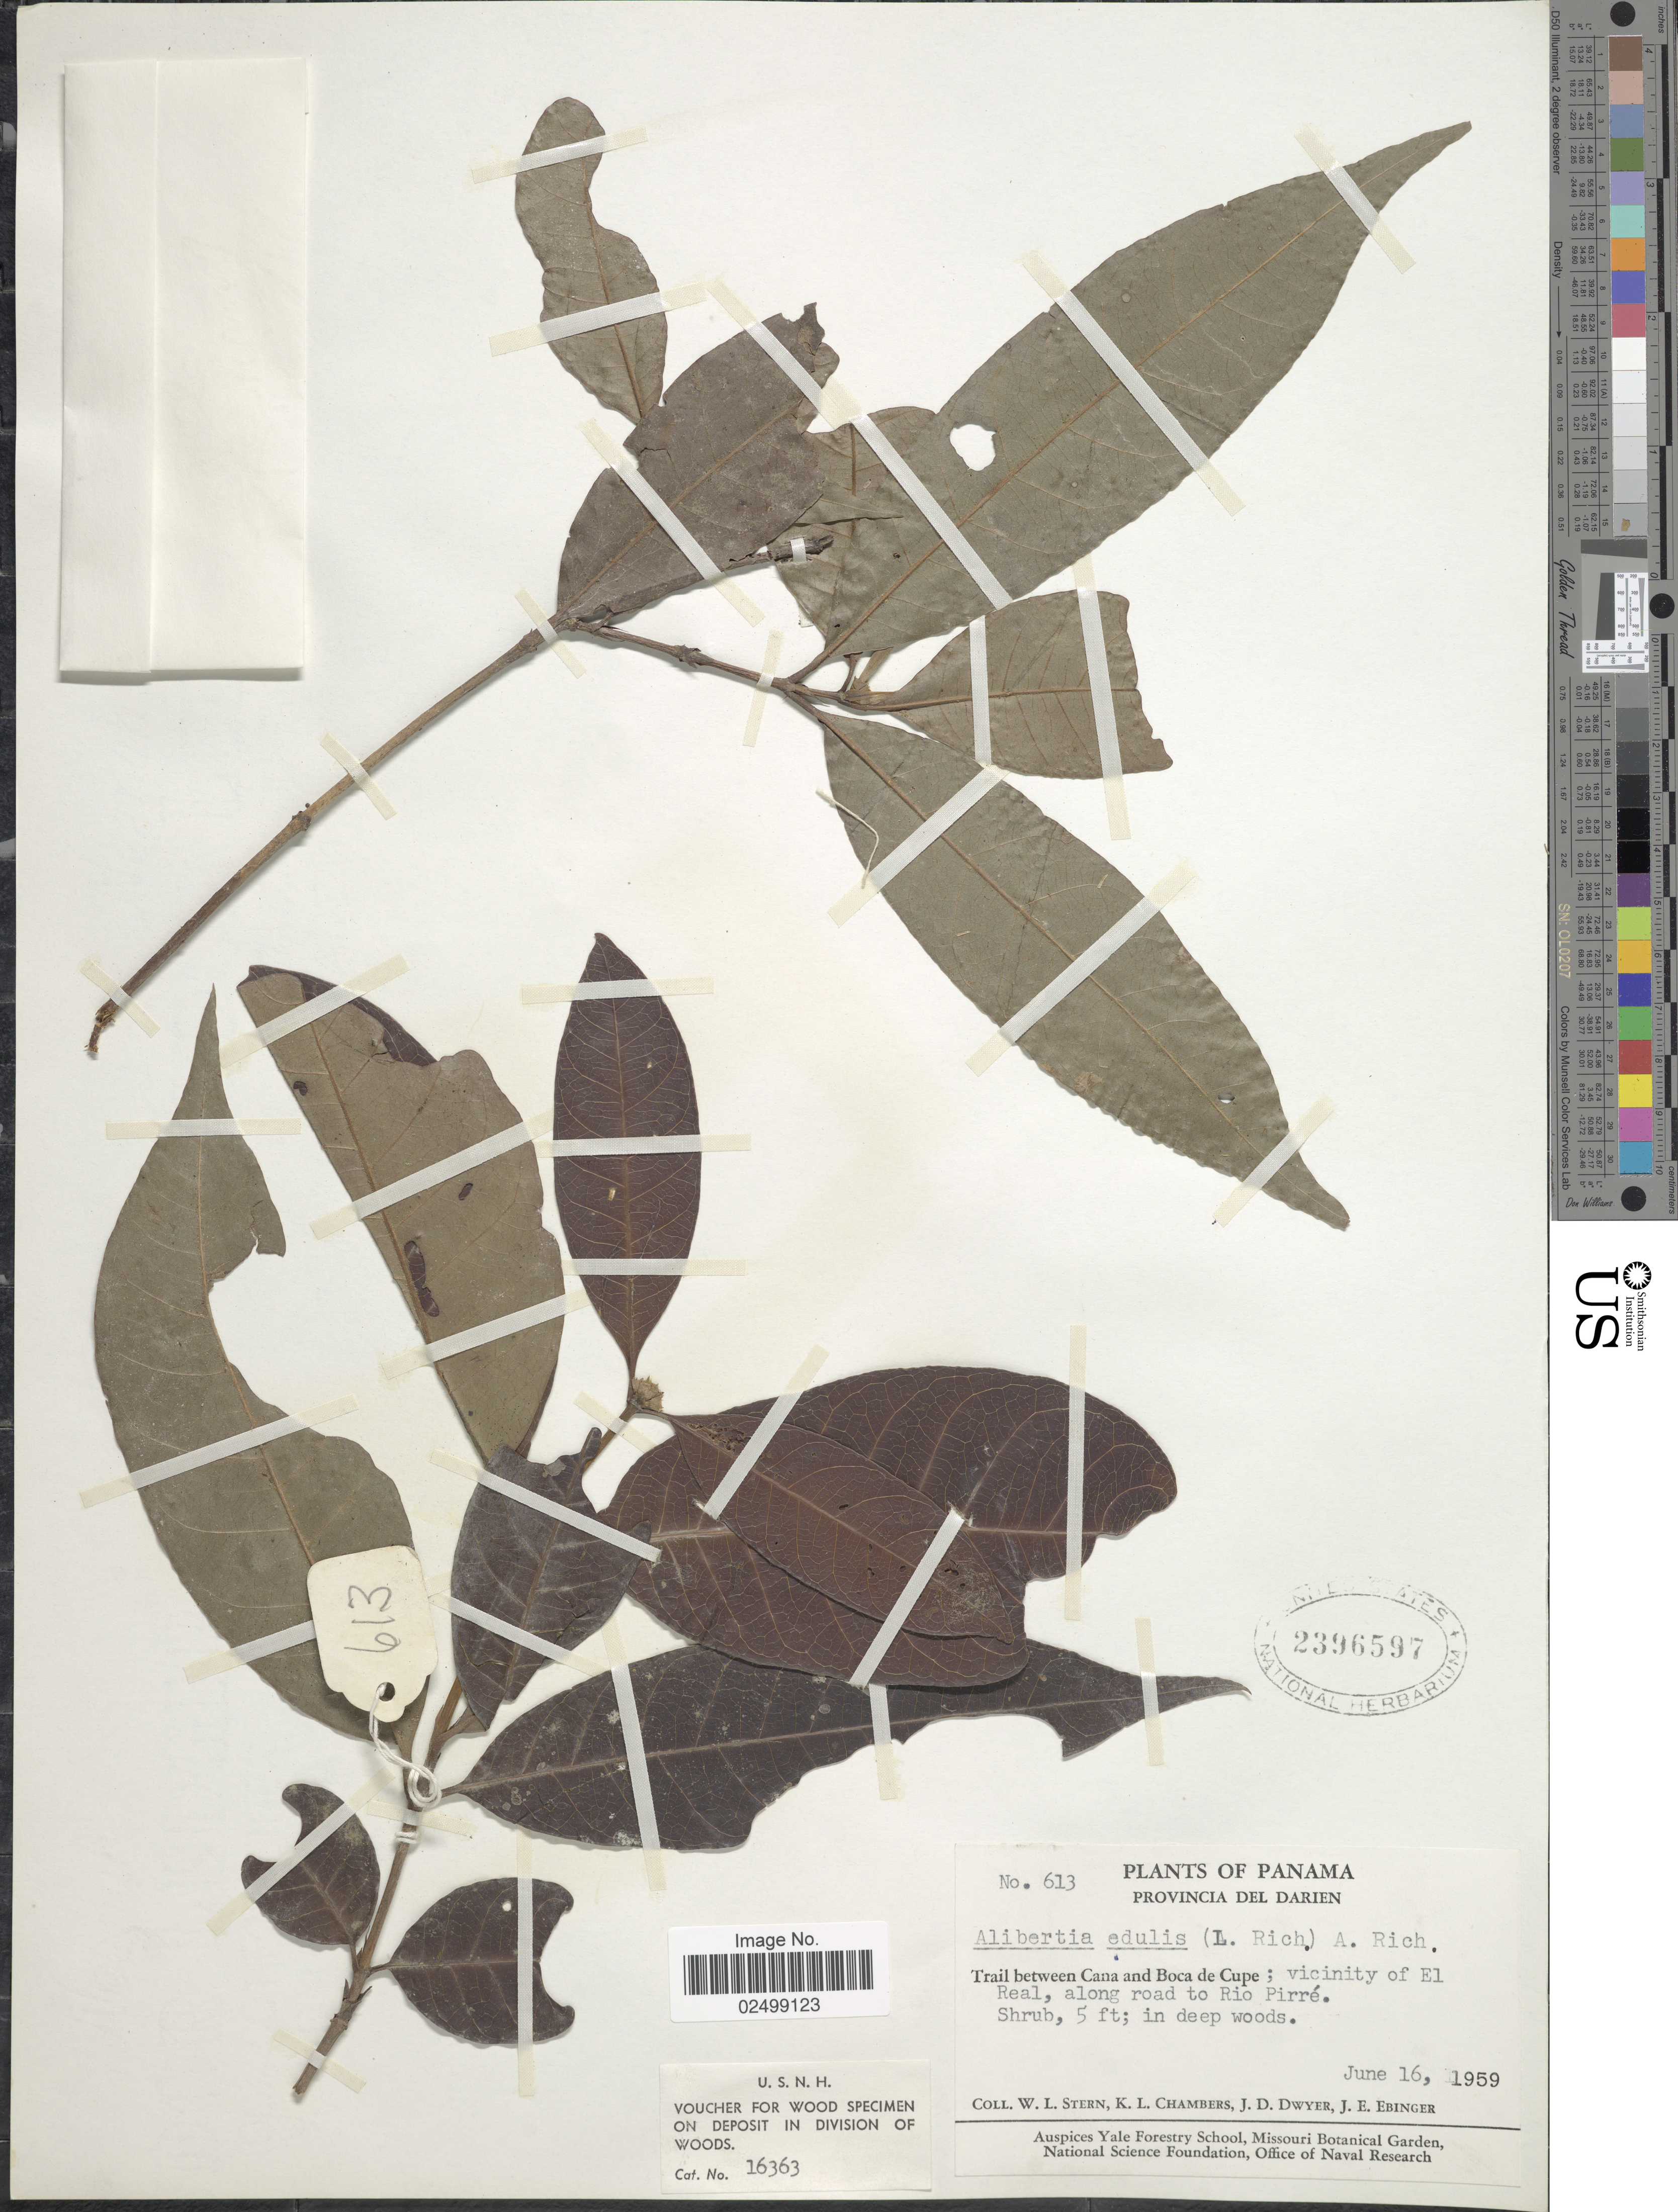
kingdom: Plantae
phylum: Tracheophyta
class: Magnoliopsida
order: Gentianales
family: Rubiaceae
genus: Alibertia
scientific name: Alibertia edulis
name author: (Rich.) A. Rich. ex DC.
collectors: W. L. Stern, K. Chambers, J. D. Dwyer & J. Ebinger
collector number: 613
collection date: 1959-06-16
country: Panama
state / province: Darién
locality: Provincia del Darien. Trail between Cana and Boca de Cupe; vicinity of El Real, along road to Rio Pirre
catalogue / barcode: US 2396597